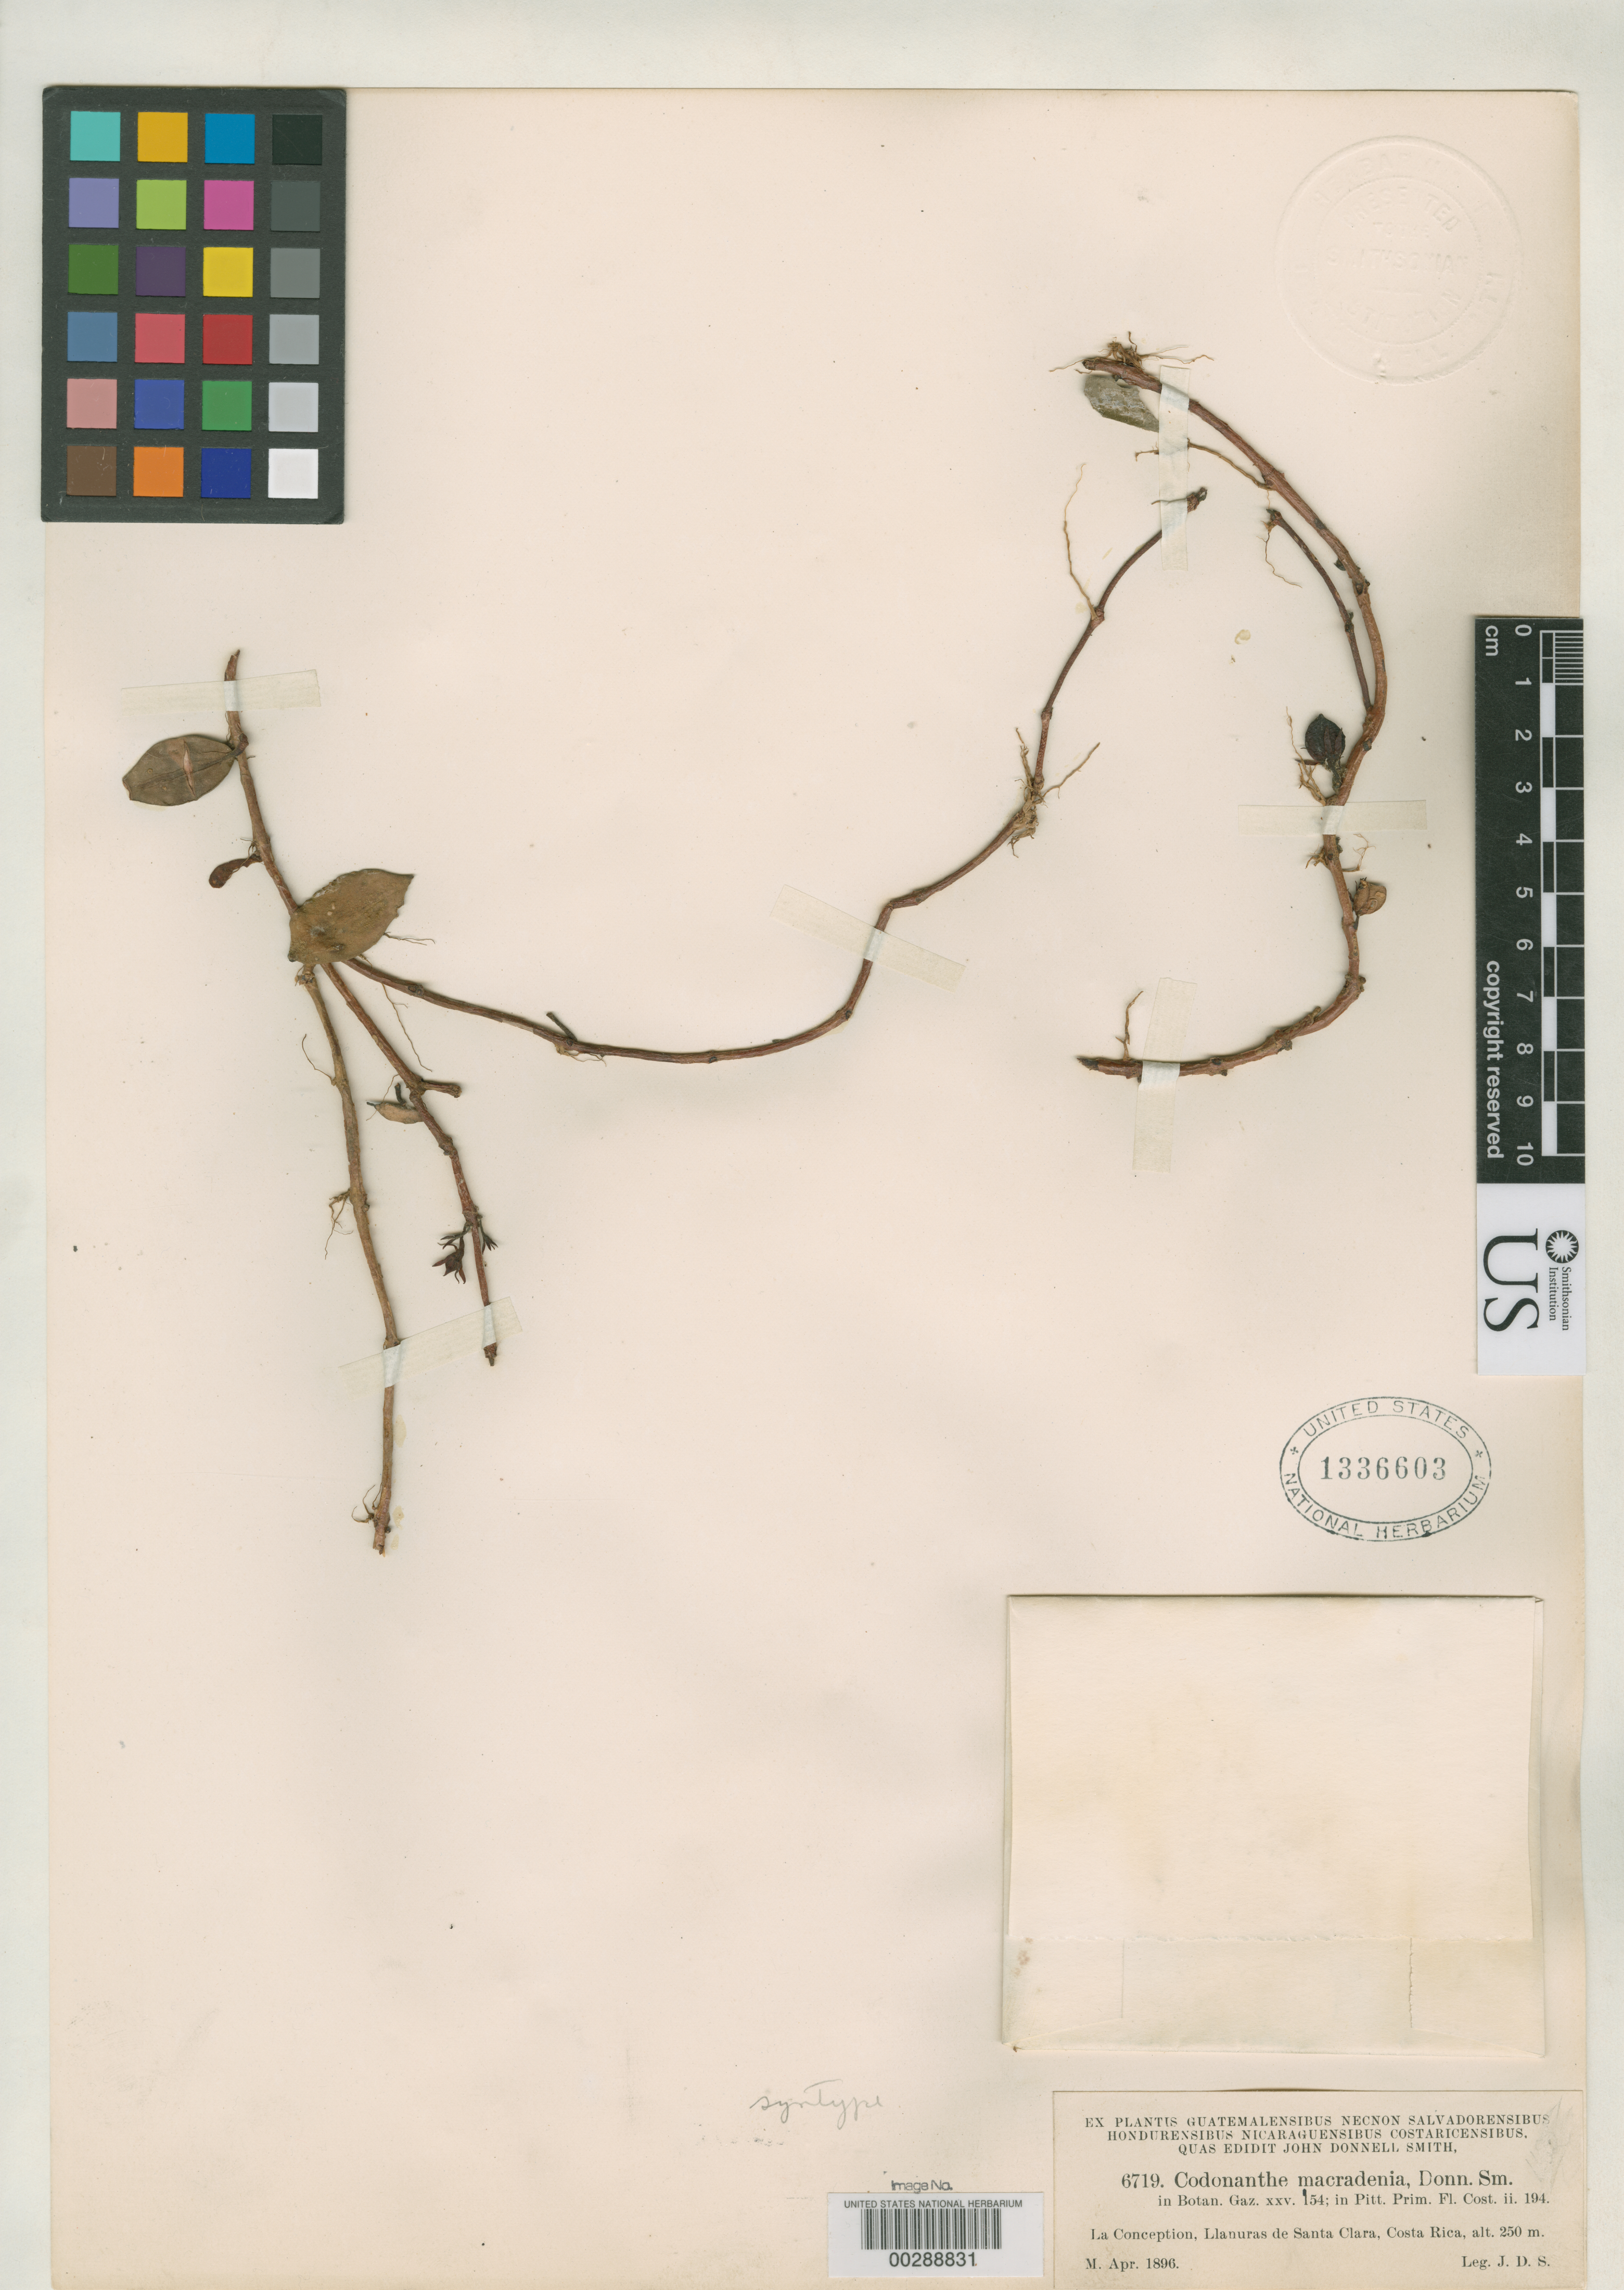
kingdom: Plantae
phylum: Tracheophyta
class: Magnoliopsida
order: Lamiales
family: Gesneriaceae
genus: Codonanthe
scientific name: Codonanthe macradenia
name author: Donn. Sm.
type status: Syntype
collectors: J. Donnell Smith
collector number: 6719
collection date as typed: Apr 1896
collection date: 1896-04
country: Costa Rica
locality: La Conception, Llanuras de Santa Clara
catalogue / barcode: US 1336603